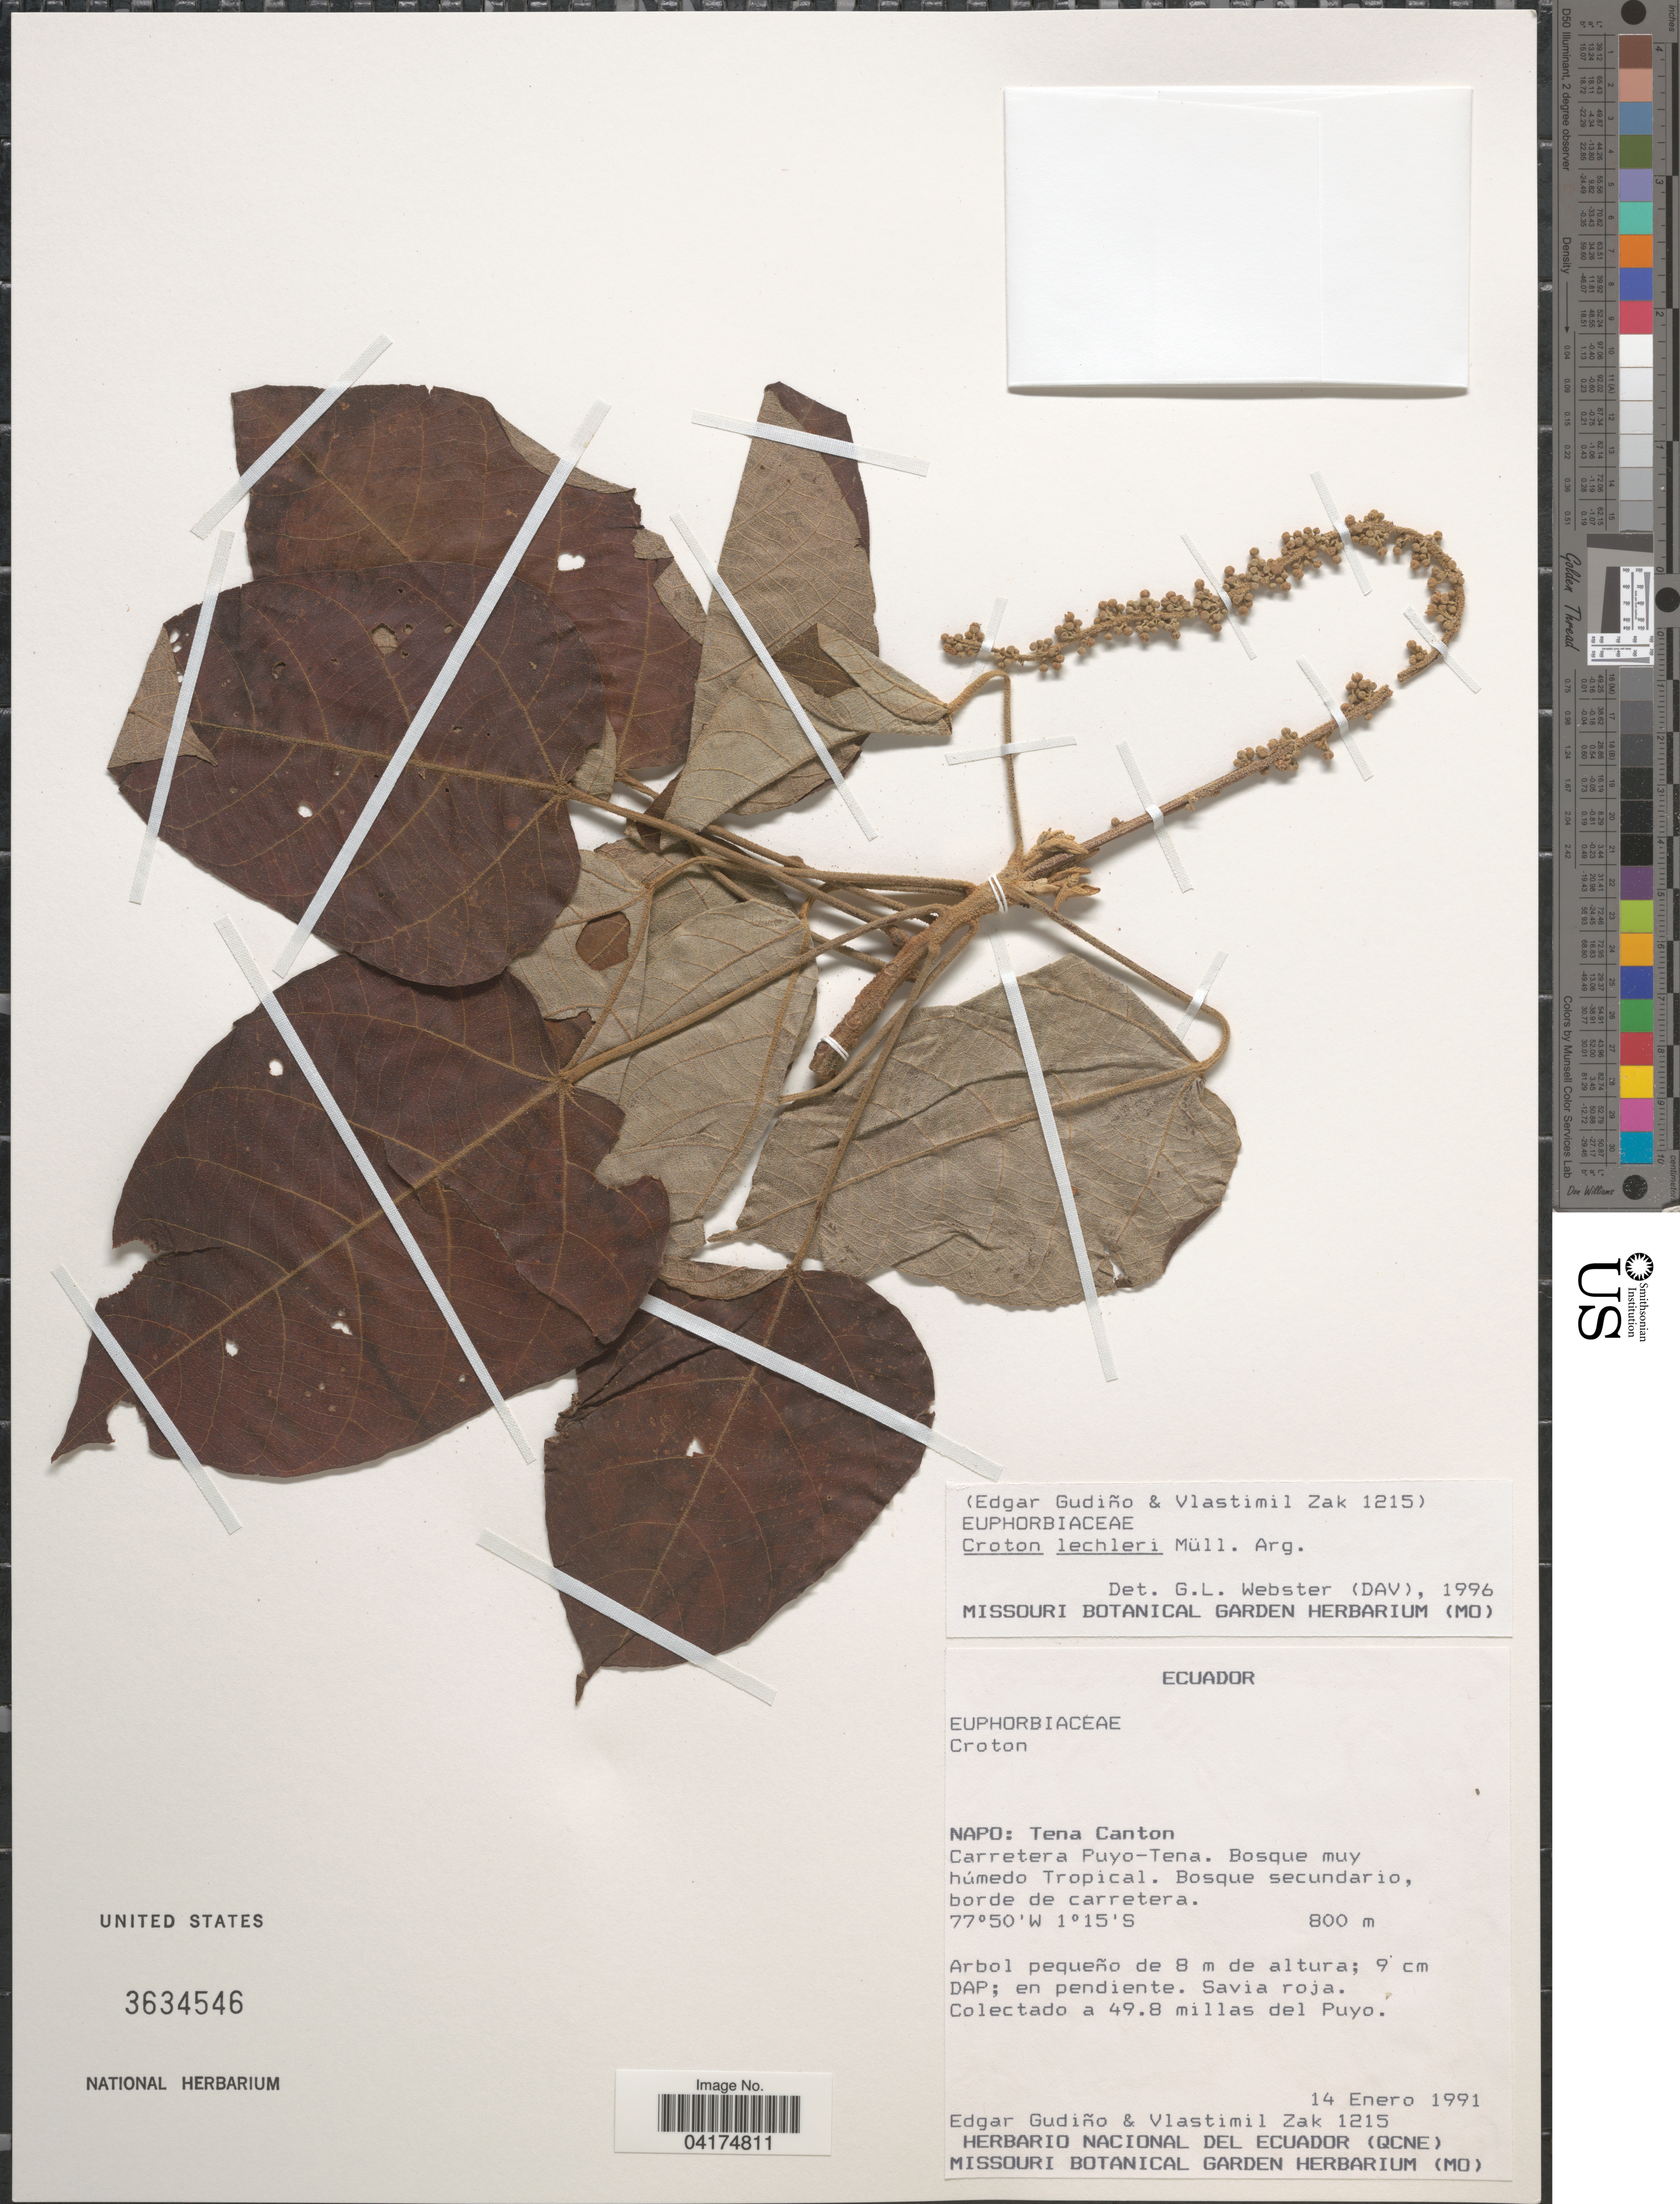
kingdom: Plantae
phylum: Tracheophyta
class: Magnoliopsida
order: Malpighiales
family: Euphorbiaceae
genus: Croton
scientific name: Croton lechleri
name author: Müll. Arg.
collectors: E. Gudiño & V. Zak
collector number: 1215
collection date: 1991-01-14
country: Ecuador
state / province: Napo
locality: Tena Canton. Carretera Puyo-Tena. Bosque muy húmedo Tropical.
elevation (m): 800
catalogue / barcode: US 3634546